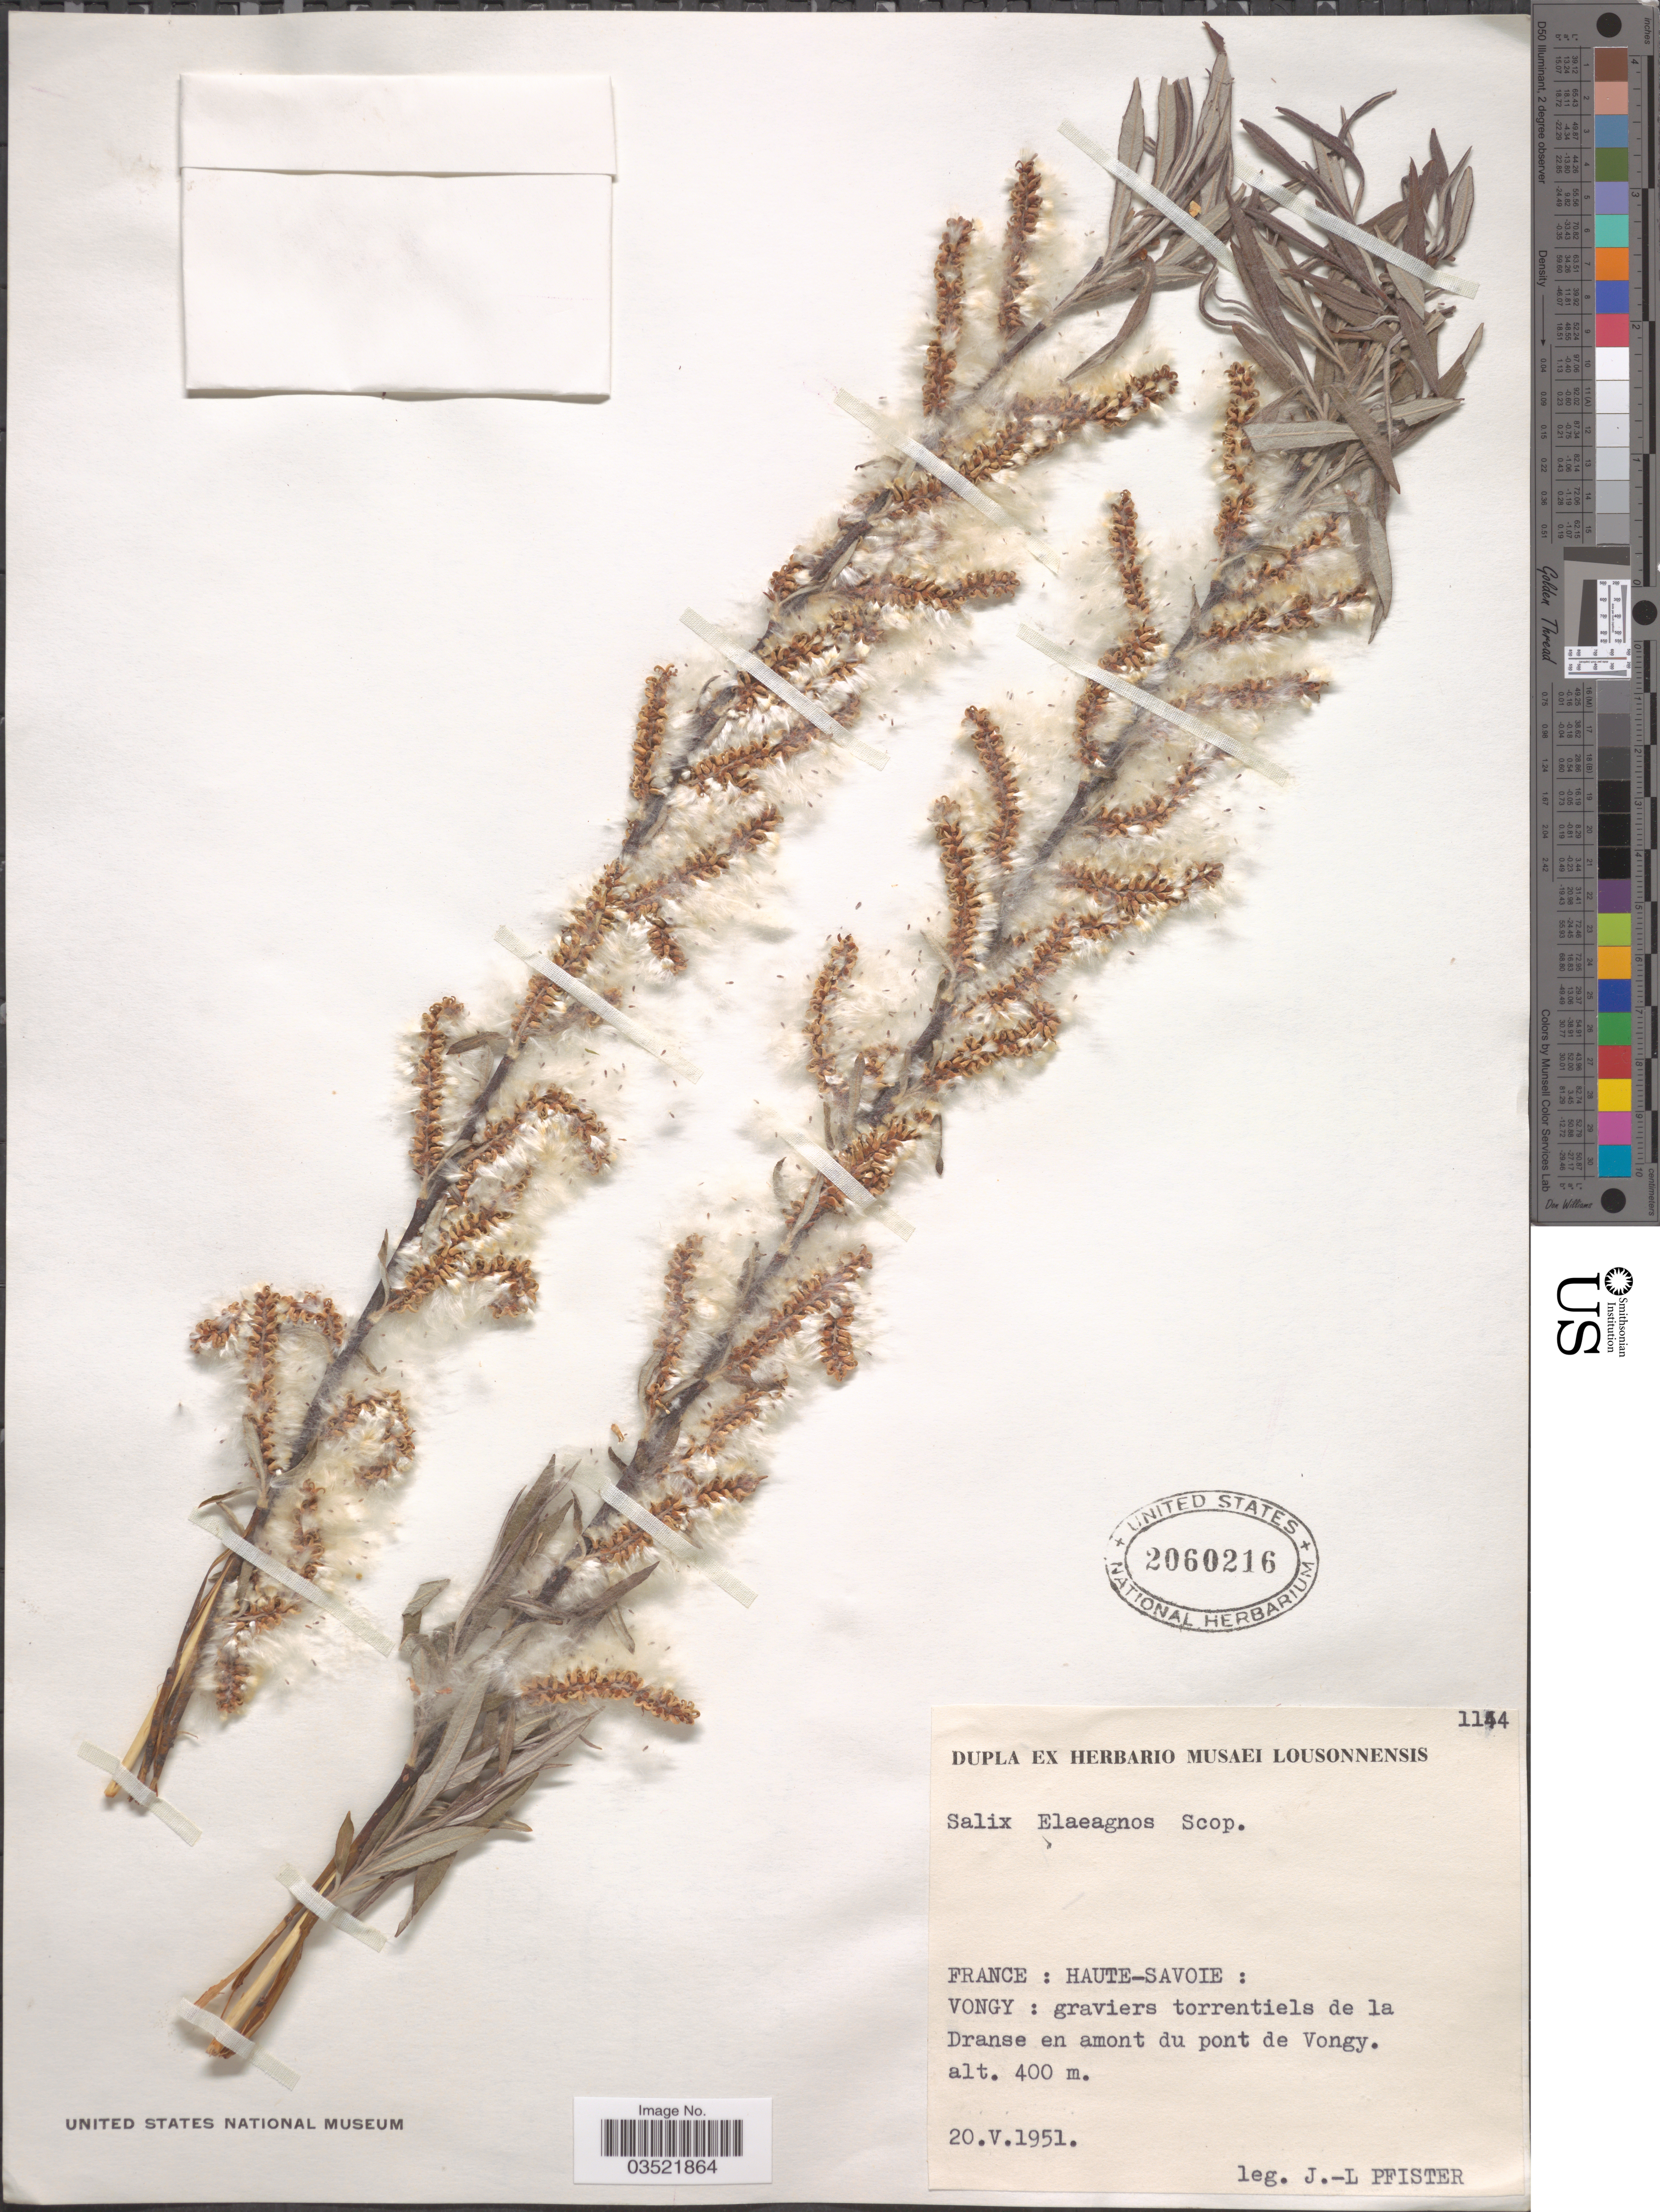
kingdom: Plantae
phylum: Tracheophyta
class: Magnoliopsida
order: Malpighiales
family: Salicaceae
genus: Salix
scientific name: Salix eleagnos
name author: Scop.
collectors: J. Pfister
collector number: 1144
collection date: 1951-05-20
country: France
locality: Haute-Savoie: Vongy: graviers torrentiels de la Dranse en amont du pont de Vongy.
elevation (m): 400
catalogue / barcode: US 2060216